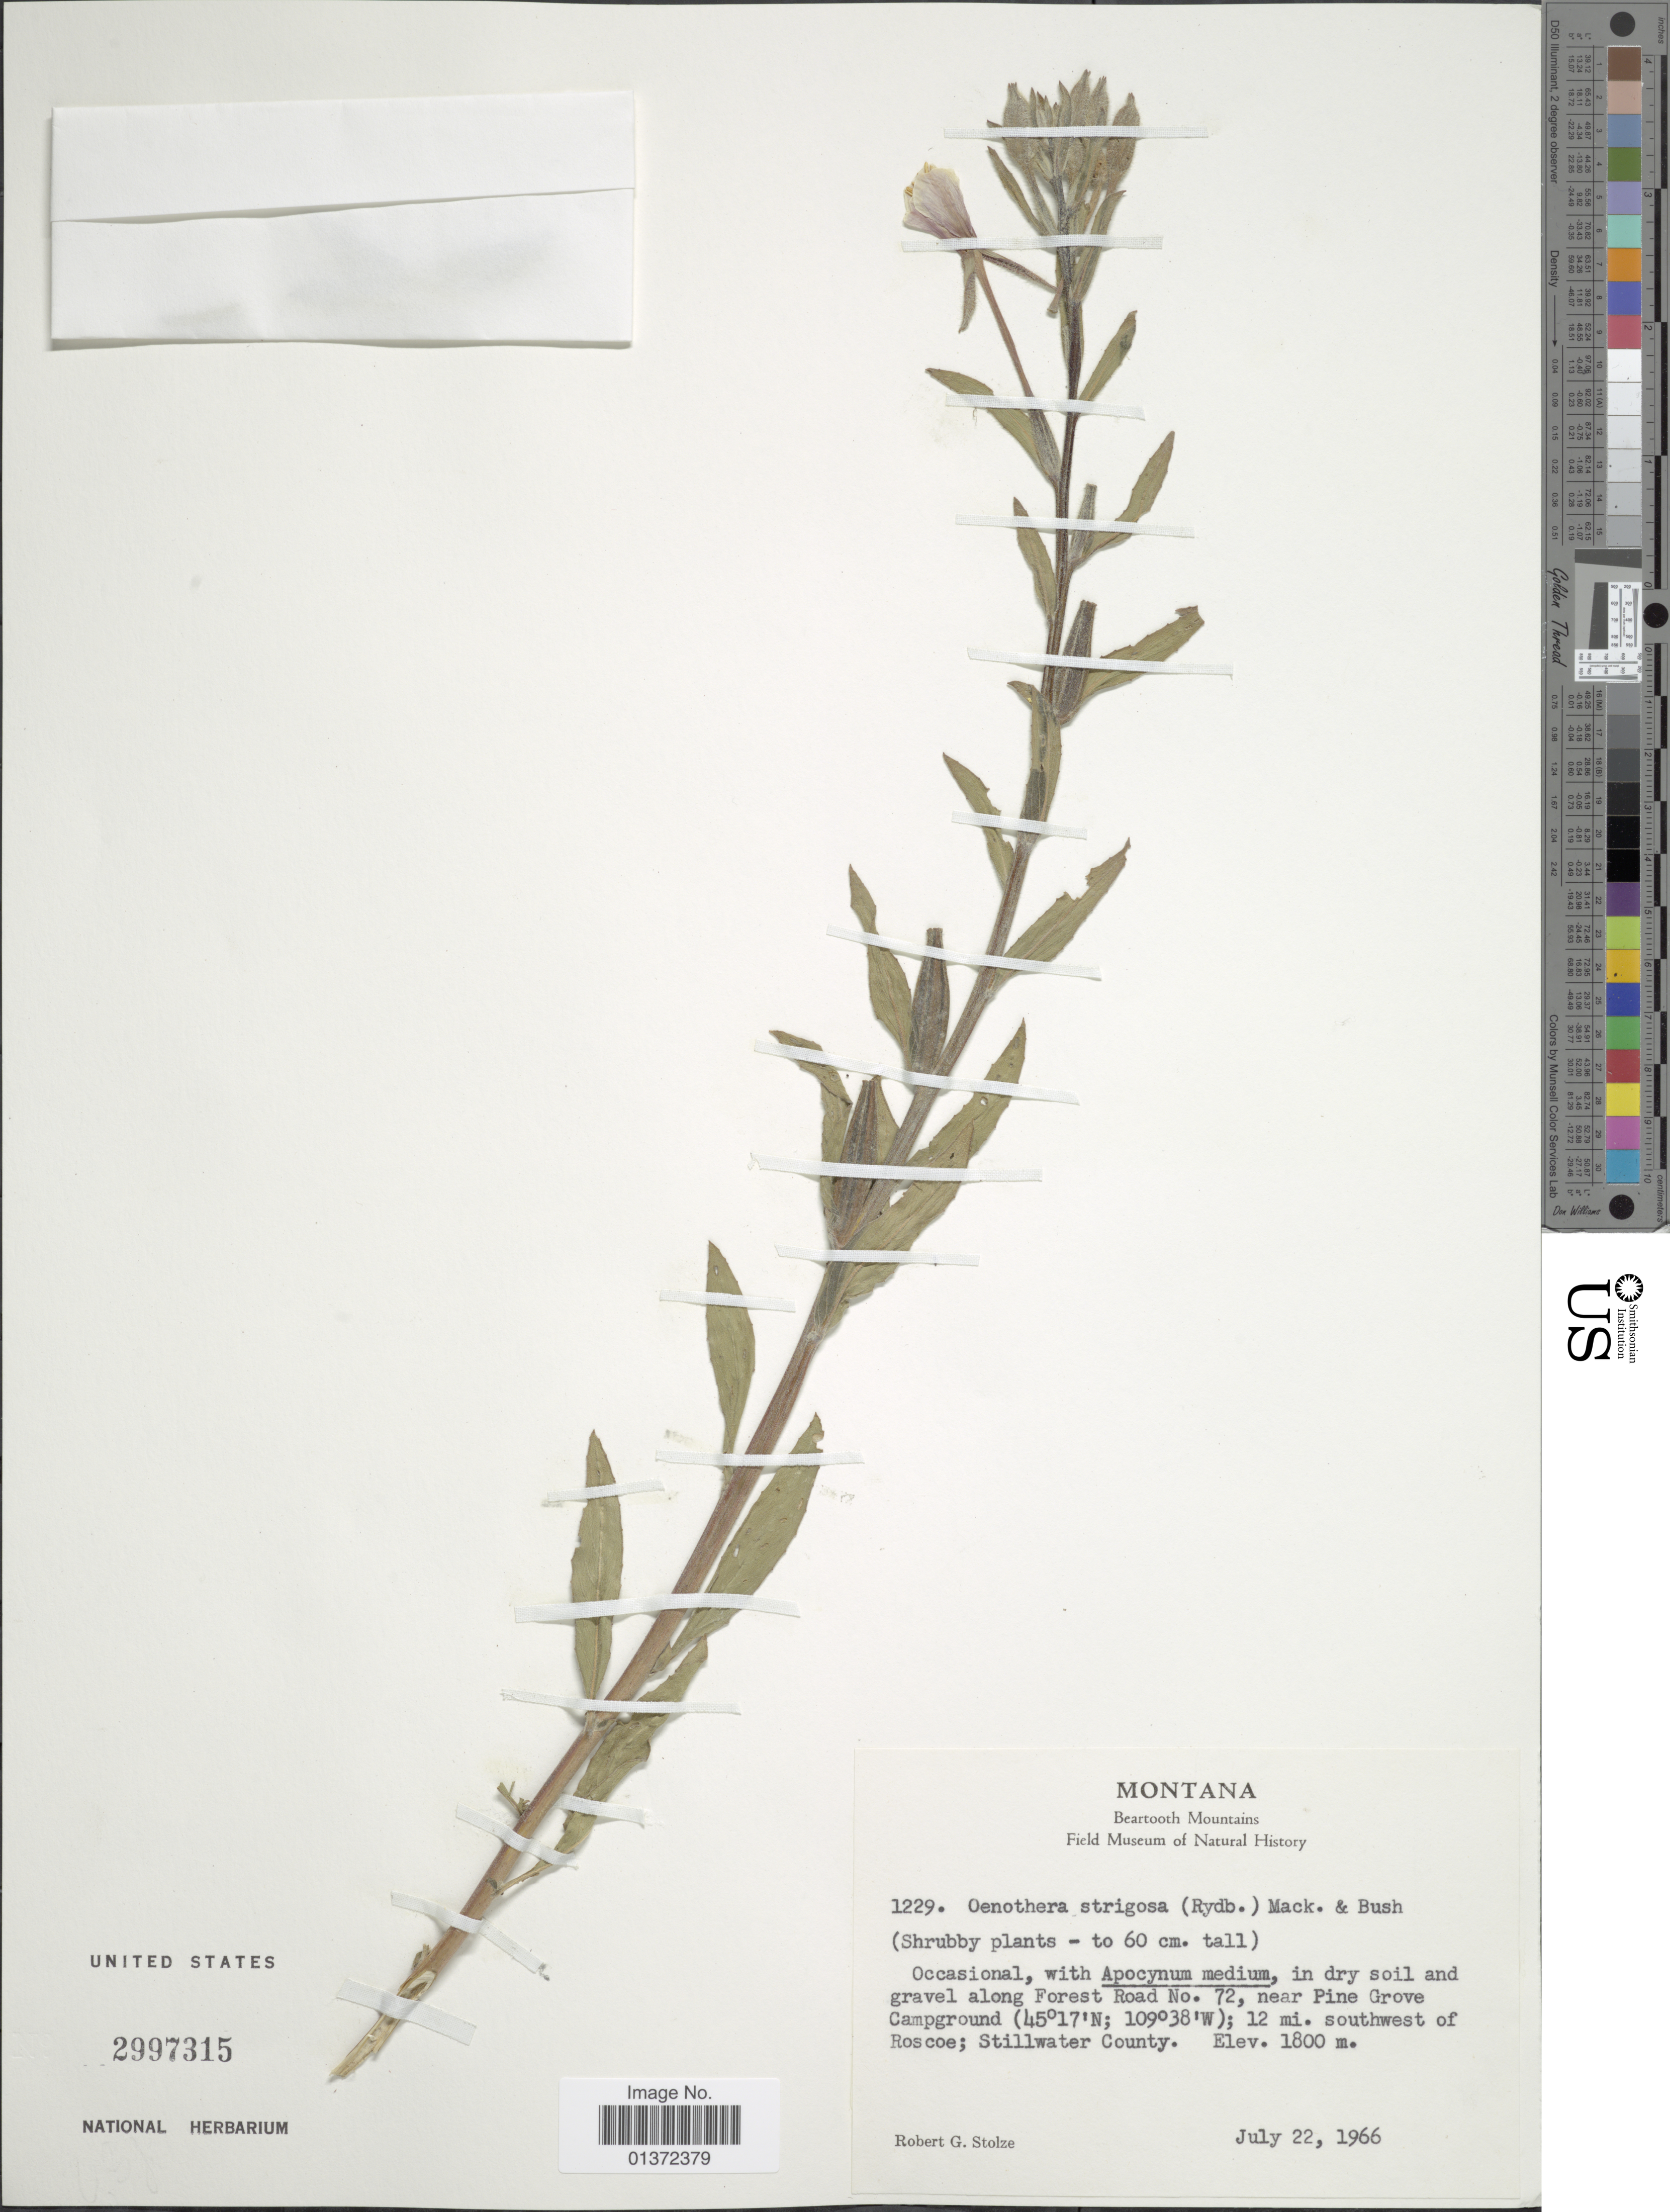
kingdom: Plantae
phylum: Tracheophyta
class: Magnoliopsida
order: Myrtales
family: Onagraceae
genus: Oenothera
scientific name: Oenothera villosa subsp. strigosa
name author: (Rydb.) W. Dietr. & P.H. Raven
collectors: R. G. Stolze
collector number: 1229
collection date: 1966-07-22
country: United States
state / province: Montana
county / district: Stillwater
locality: Beartooth Mountains, along Forest Road no. 72, near Pine Grove Campground; 12 mi. SW of Roscoe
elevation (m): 1800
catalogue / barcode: US 2997315